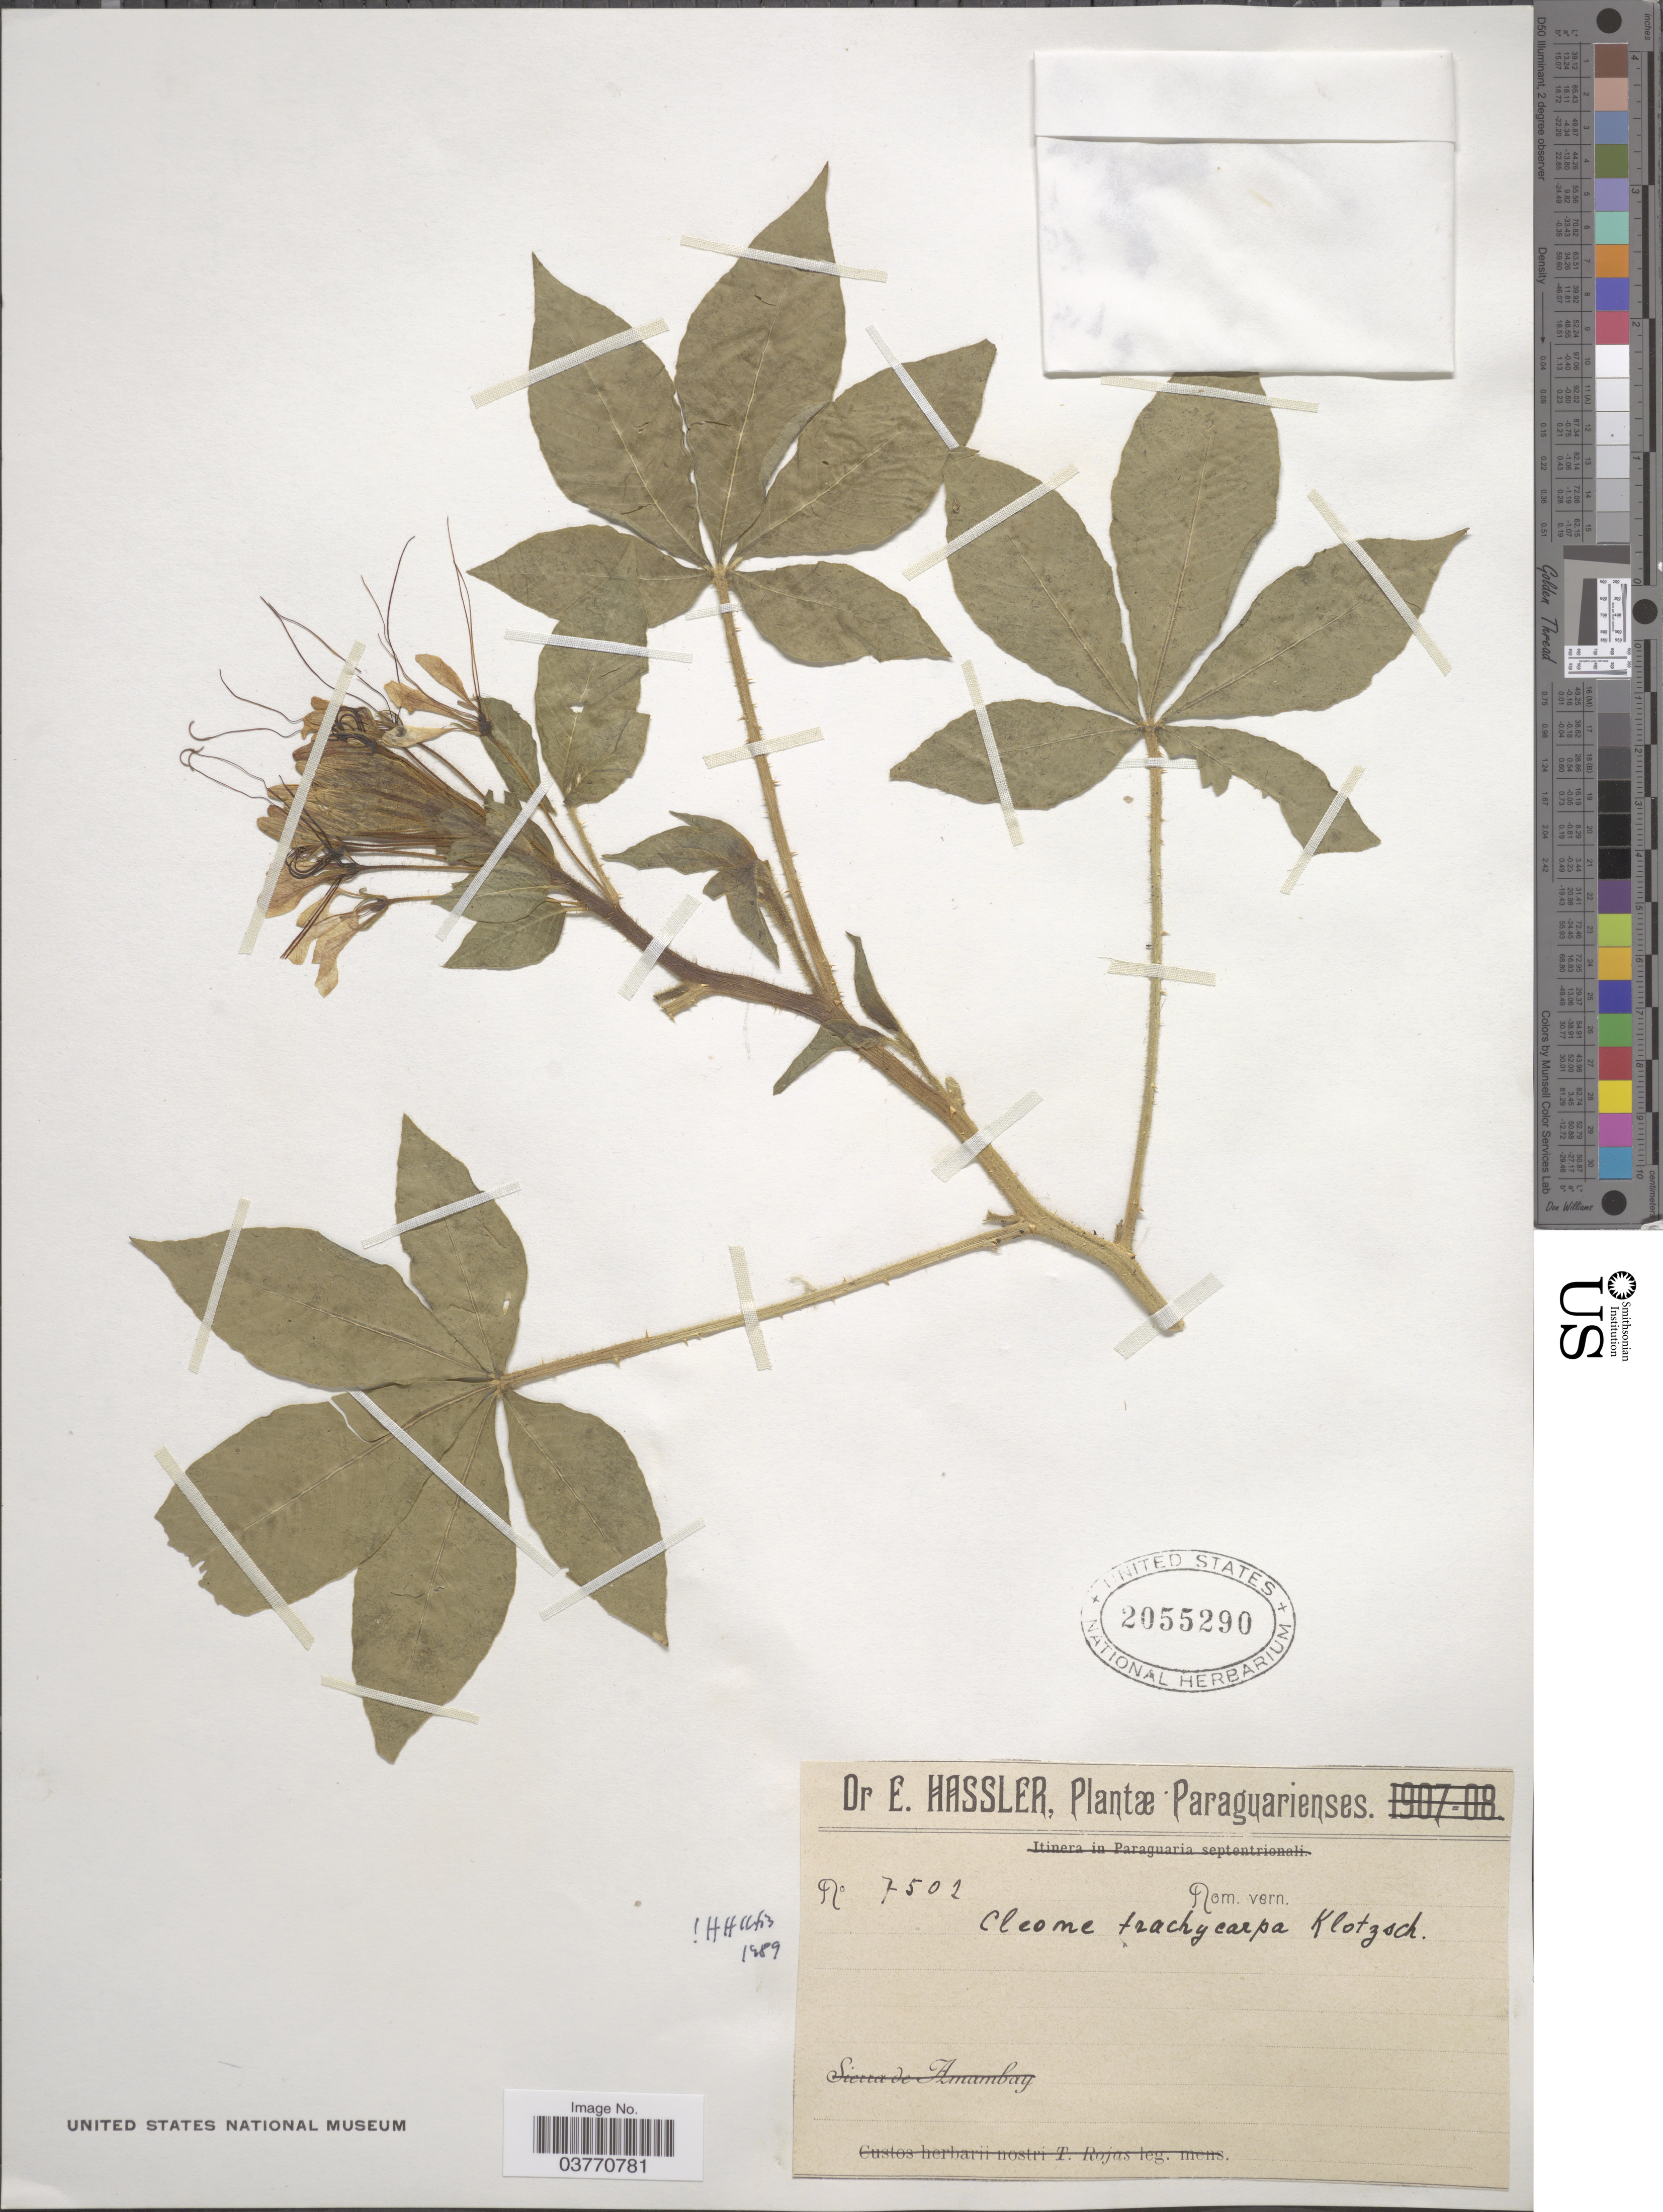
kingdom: Plantae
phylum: Tracheophyta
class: Magnoliopsida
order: Brassicales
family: Cleomaceae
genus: Tarenaya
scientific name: Tarenaya trachycarpa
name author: (Klotzsch ex Eichler) Soares Neto & Roalson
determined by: Strong, M. T., (US), Smithsonian Institution - National Museum of Natural History (UNITED STATES)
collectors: E. Hassler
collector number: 7502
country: Paraguay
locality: Paraguarienses.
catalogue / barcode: US 2055290